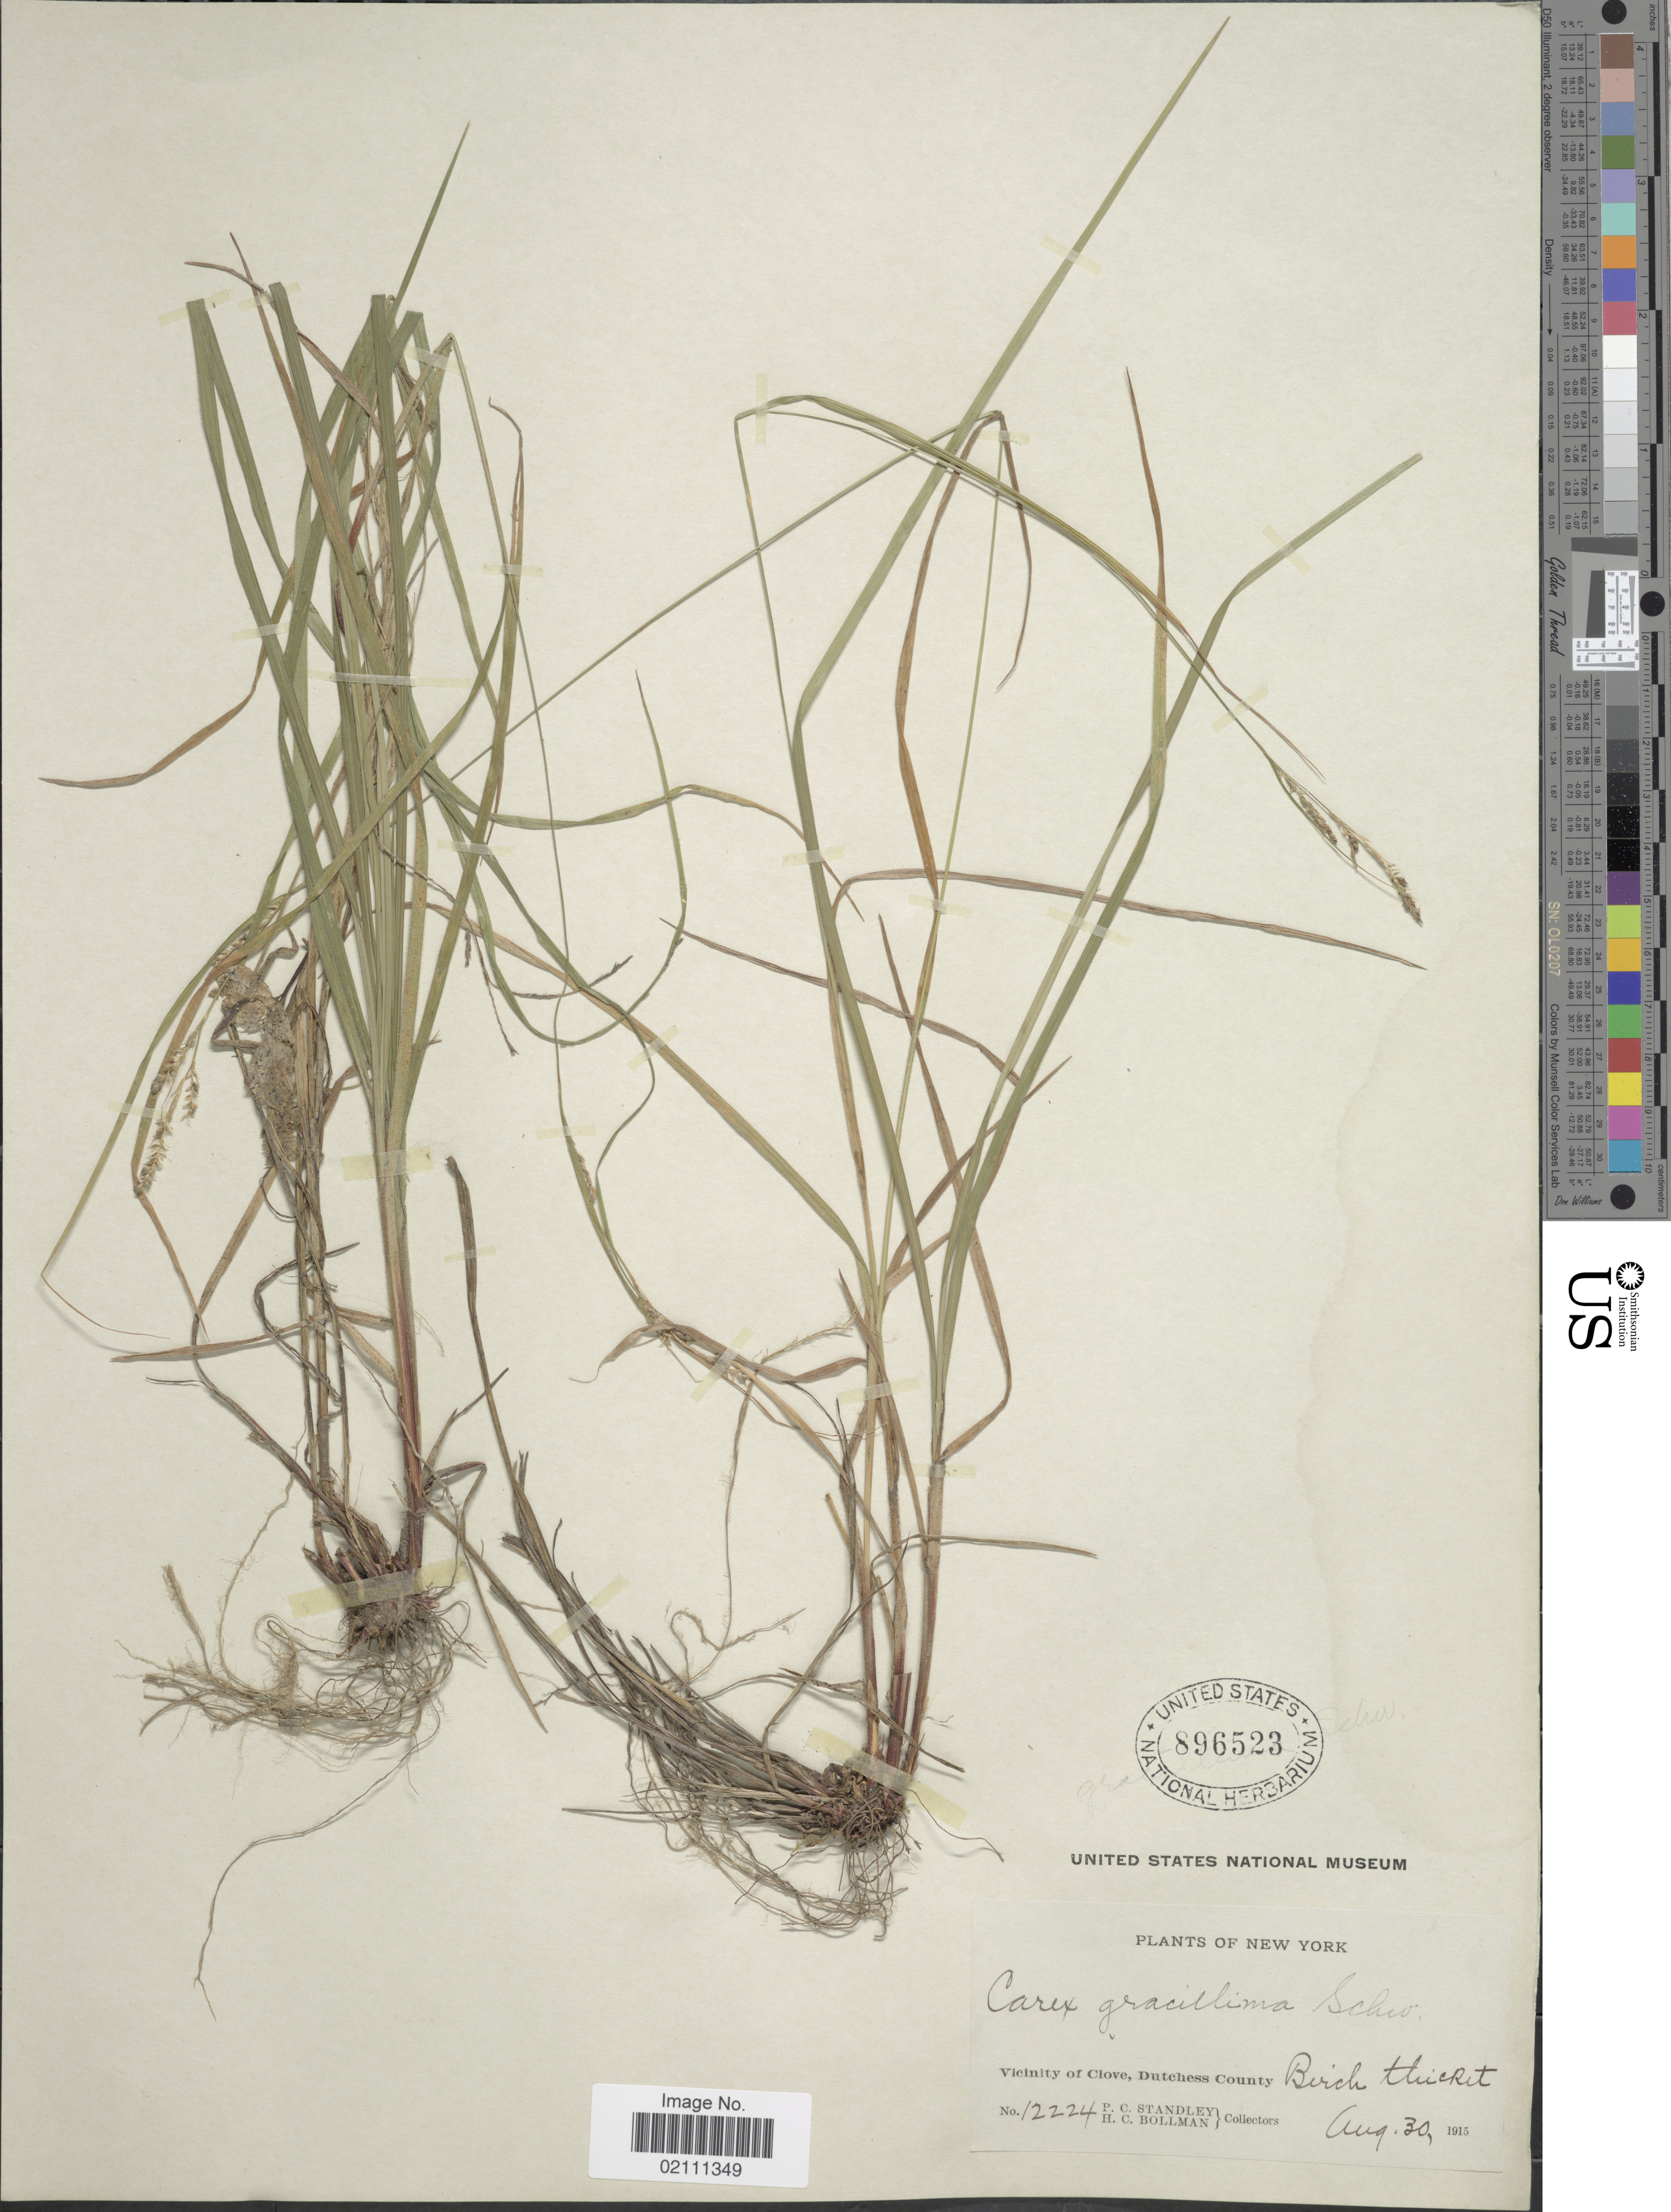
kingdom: Plantae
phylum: Tracheophyta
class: Liliopsida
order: Poales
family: Cyperaceae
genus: Carex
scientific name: Carex gracillima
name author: Schwein.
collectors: P. C. Standley & H. C. Bollman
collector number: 12224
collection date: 1915-08-30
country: United States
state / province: New York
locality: Vicinity of Clove, Dutchness County, Birch thicket.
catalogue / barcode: US 896523